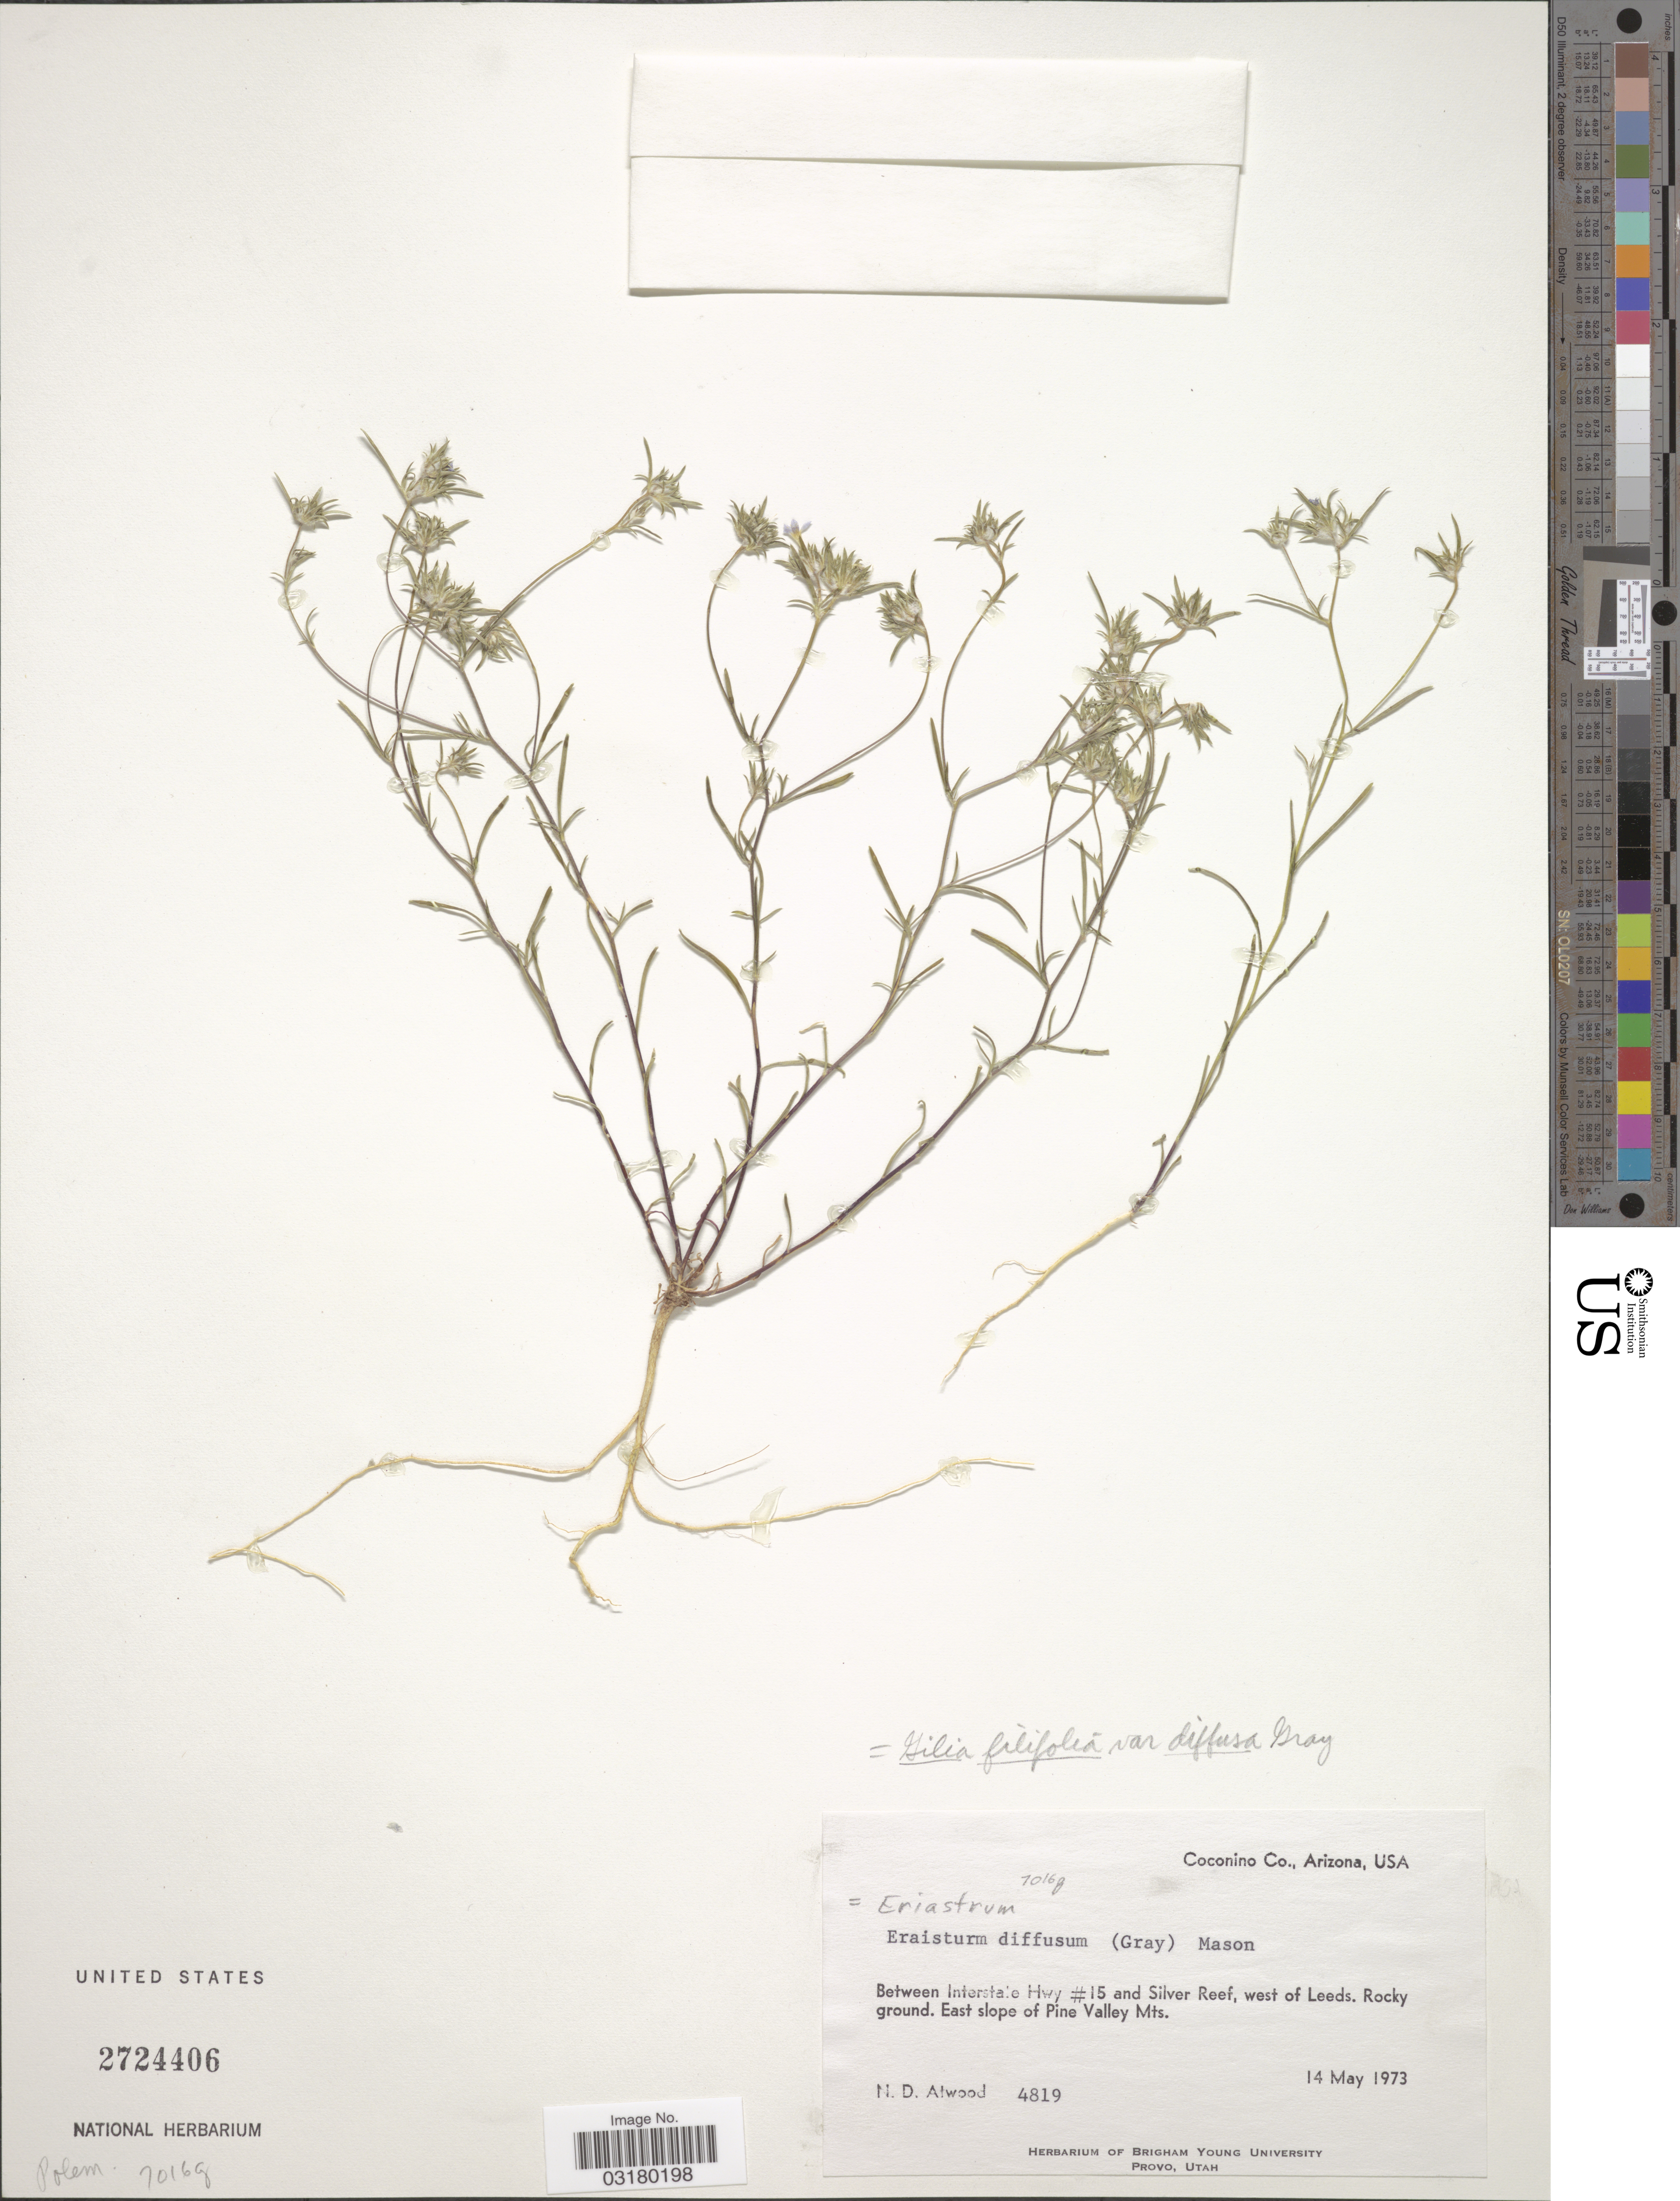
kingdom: Plantae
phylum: Tracheophyta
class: Magnoliopsida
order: Ericales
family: Polemoniaceae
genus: Eriastrum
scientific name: Eriastrum diffusum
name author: (A. Gray) H. Mason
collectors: N. Atwood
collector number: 4819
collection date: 1973-05-14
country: United States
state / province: Arizona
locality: Coconino Co. Between Interstate Hwy #15 and Silver Reef, west of Leeds. East slope of Pine Valley Mts.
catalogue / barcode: US 2724406